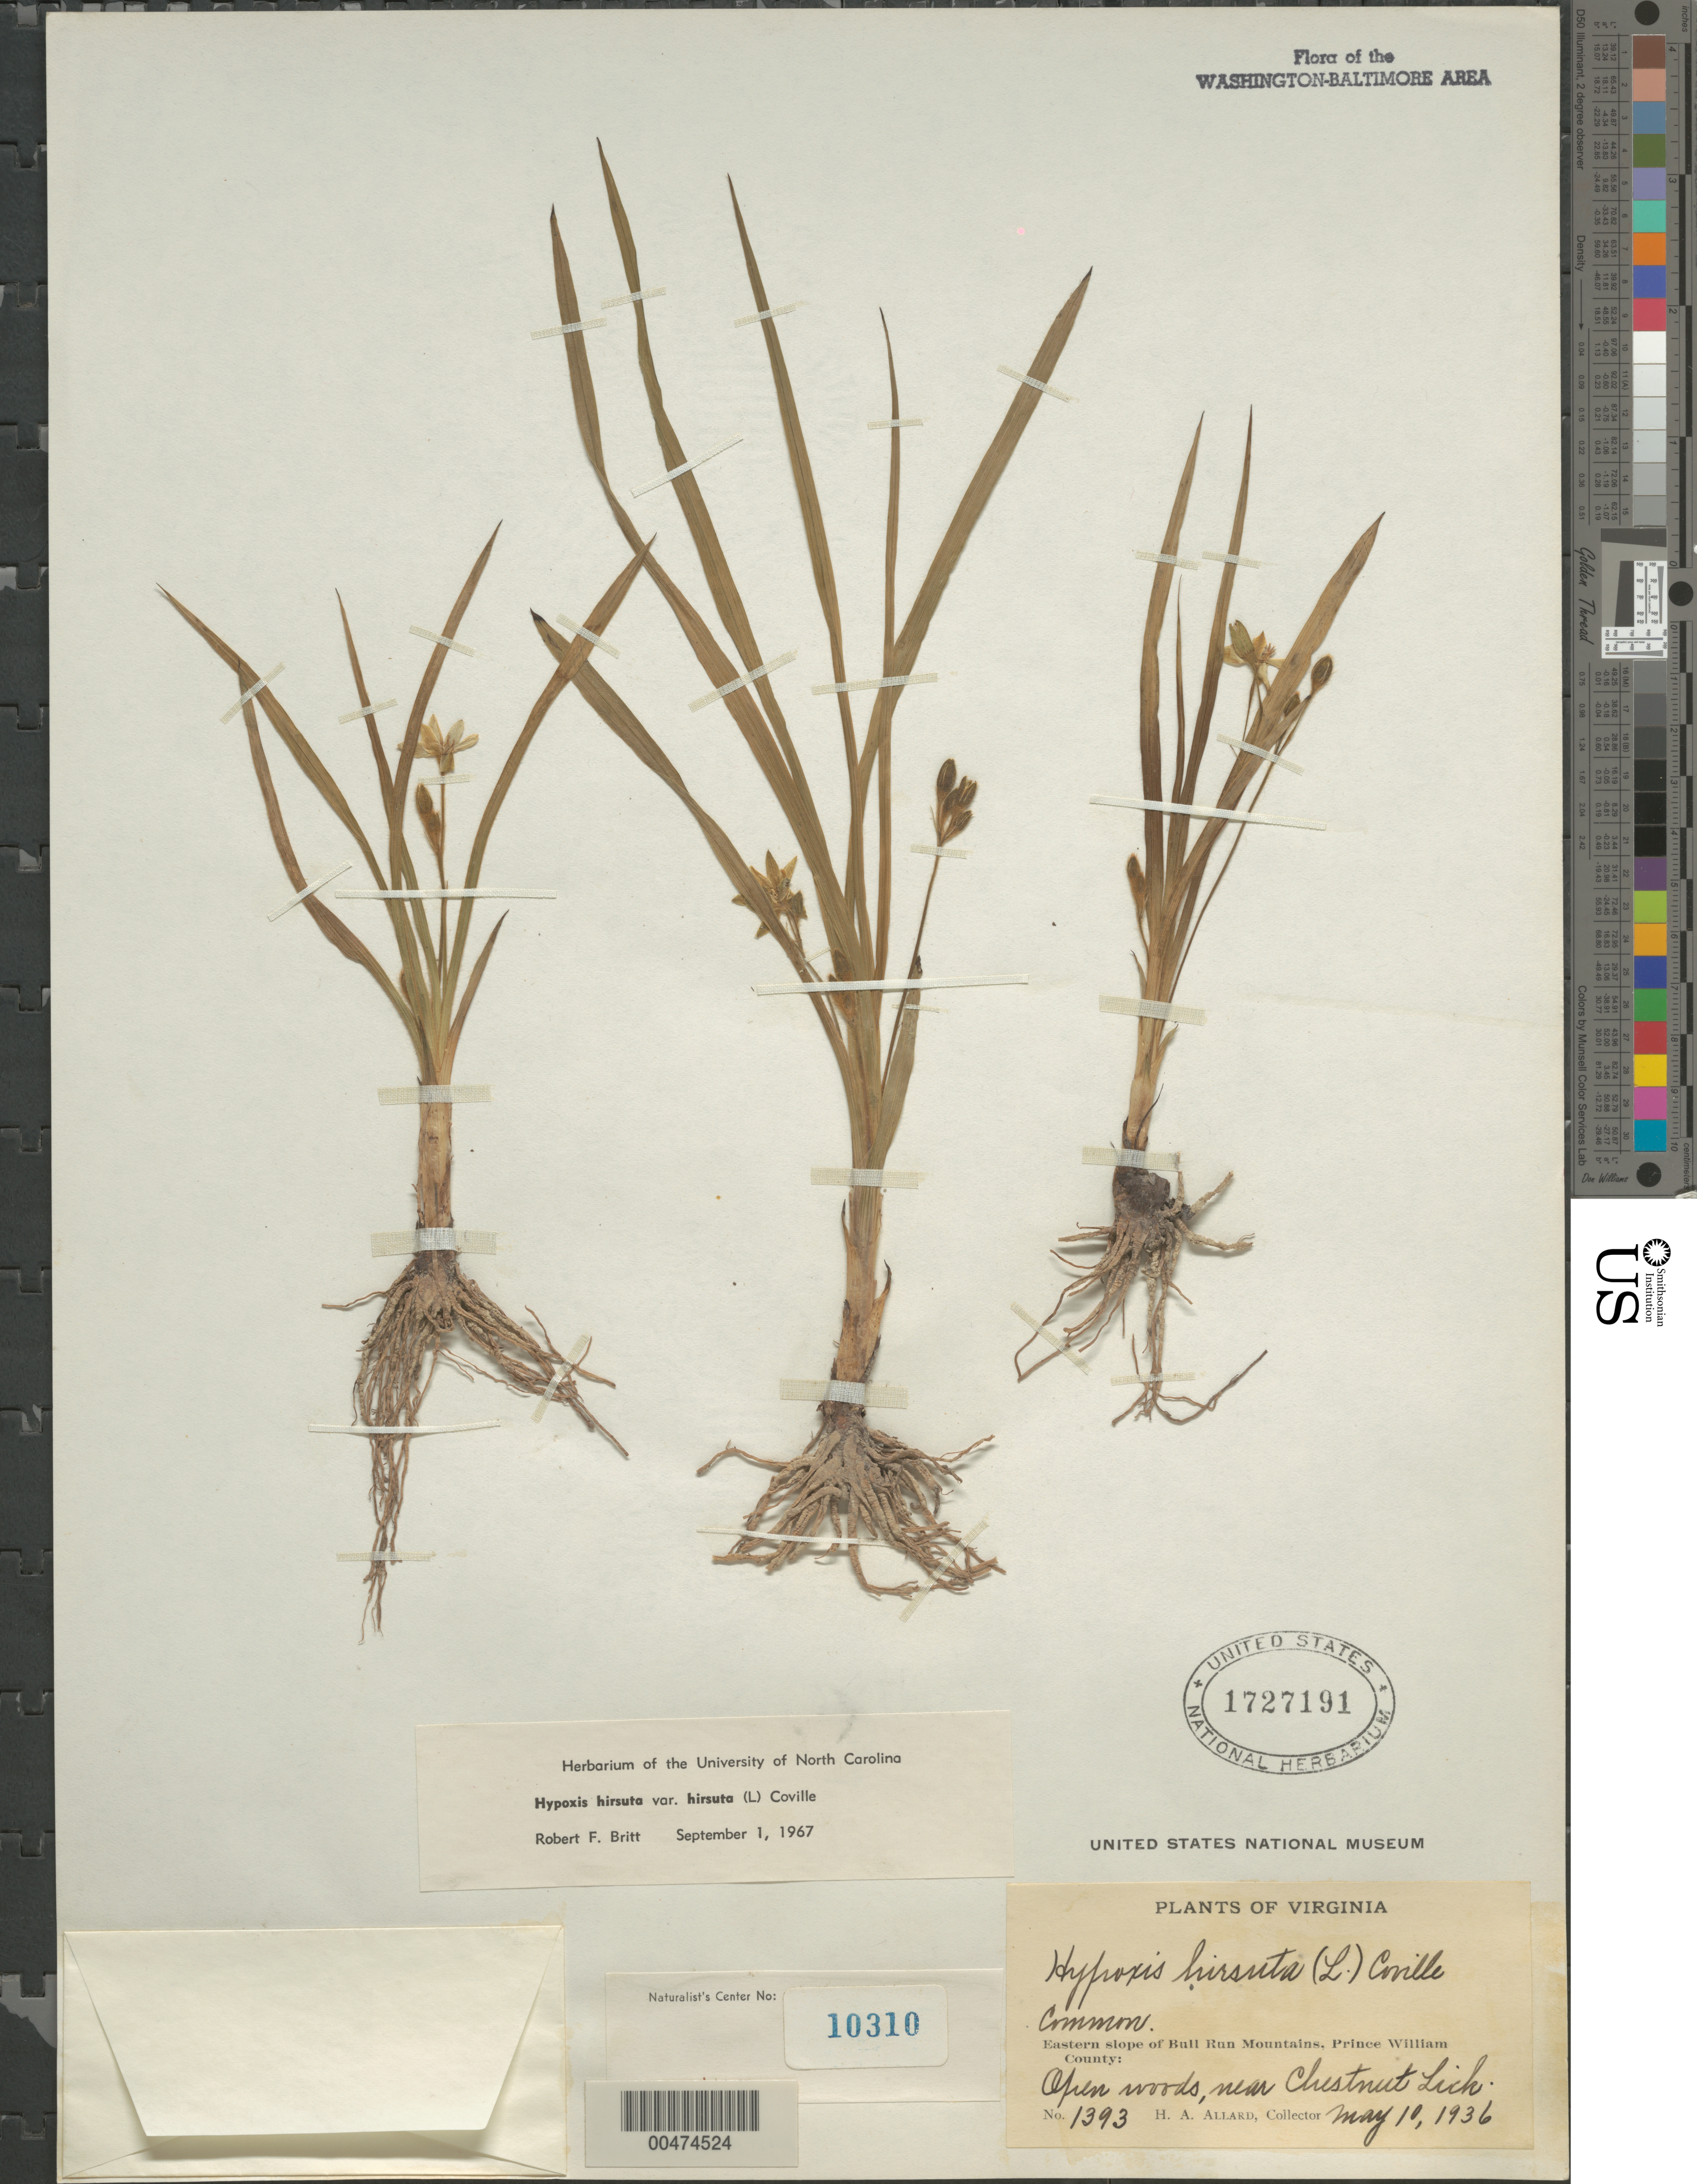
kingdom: Plantae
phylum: Tracheophyta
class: Liliopsida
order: Asparagales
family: Hypoxidaceae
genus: Hypoxis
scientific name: Hypoxis hirsuta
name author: (L.) Coville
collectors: H. A. Allard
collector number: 1393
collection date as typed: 10 May 1936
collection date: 1936-05-10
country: United States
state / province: Virginia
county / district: Prince William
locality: Near Chestnut Lick, east slope of Bull Run Mts. Bull Run Mts.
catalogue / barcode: US 1727191